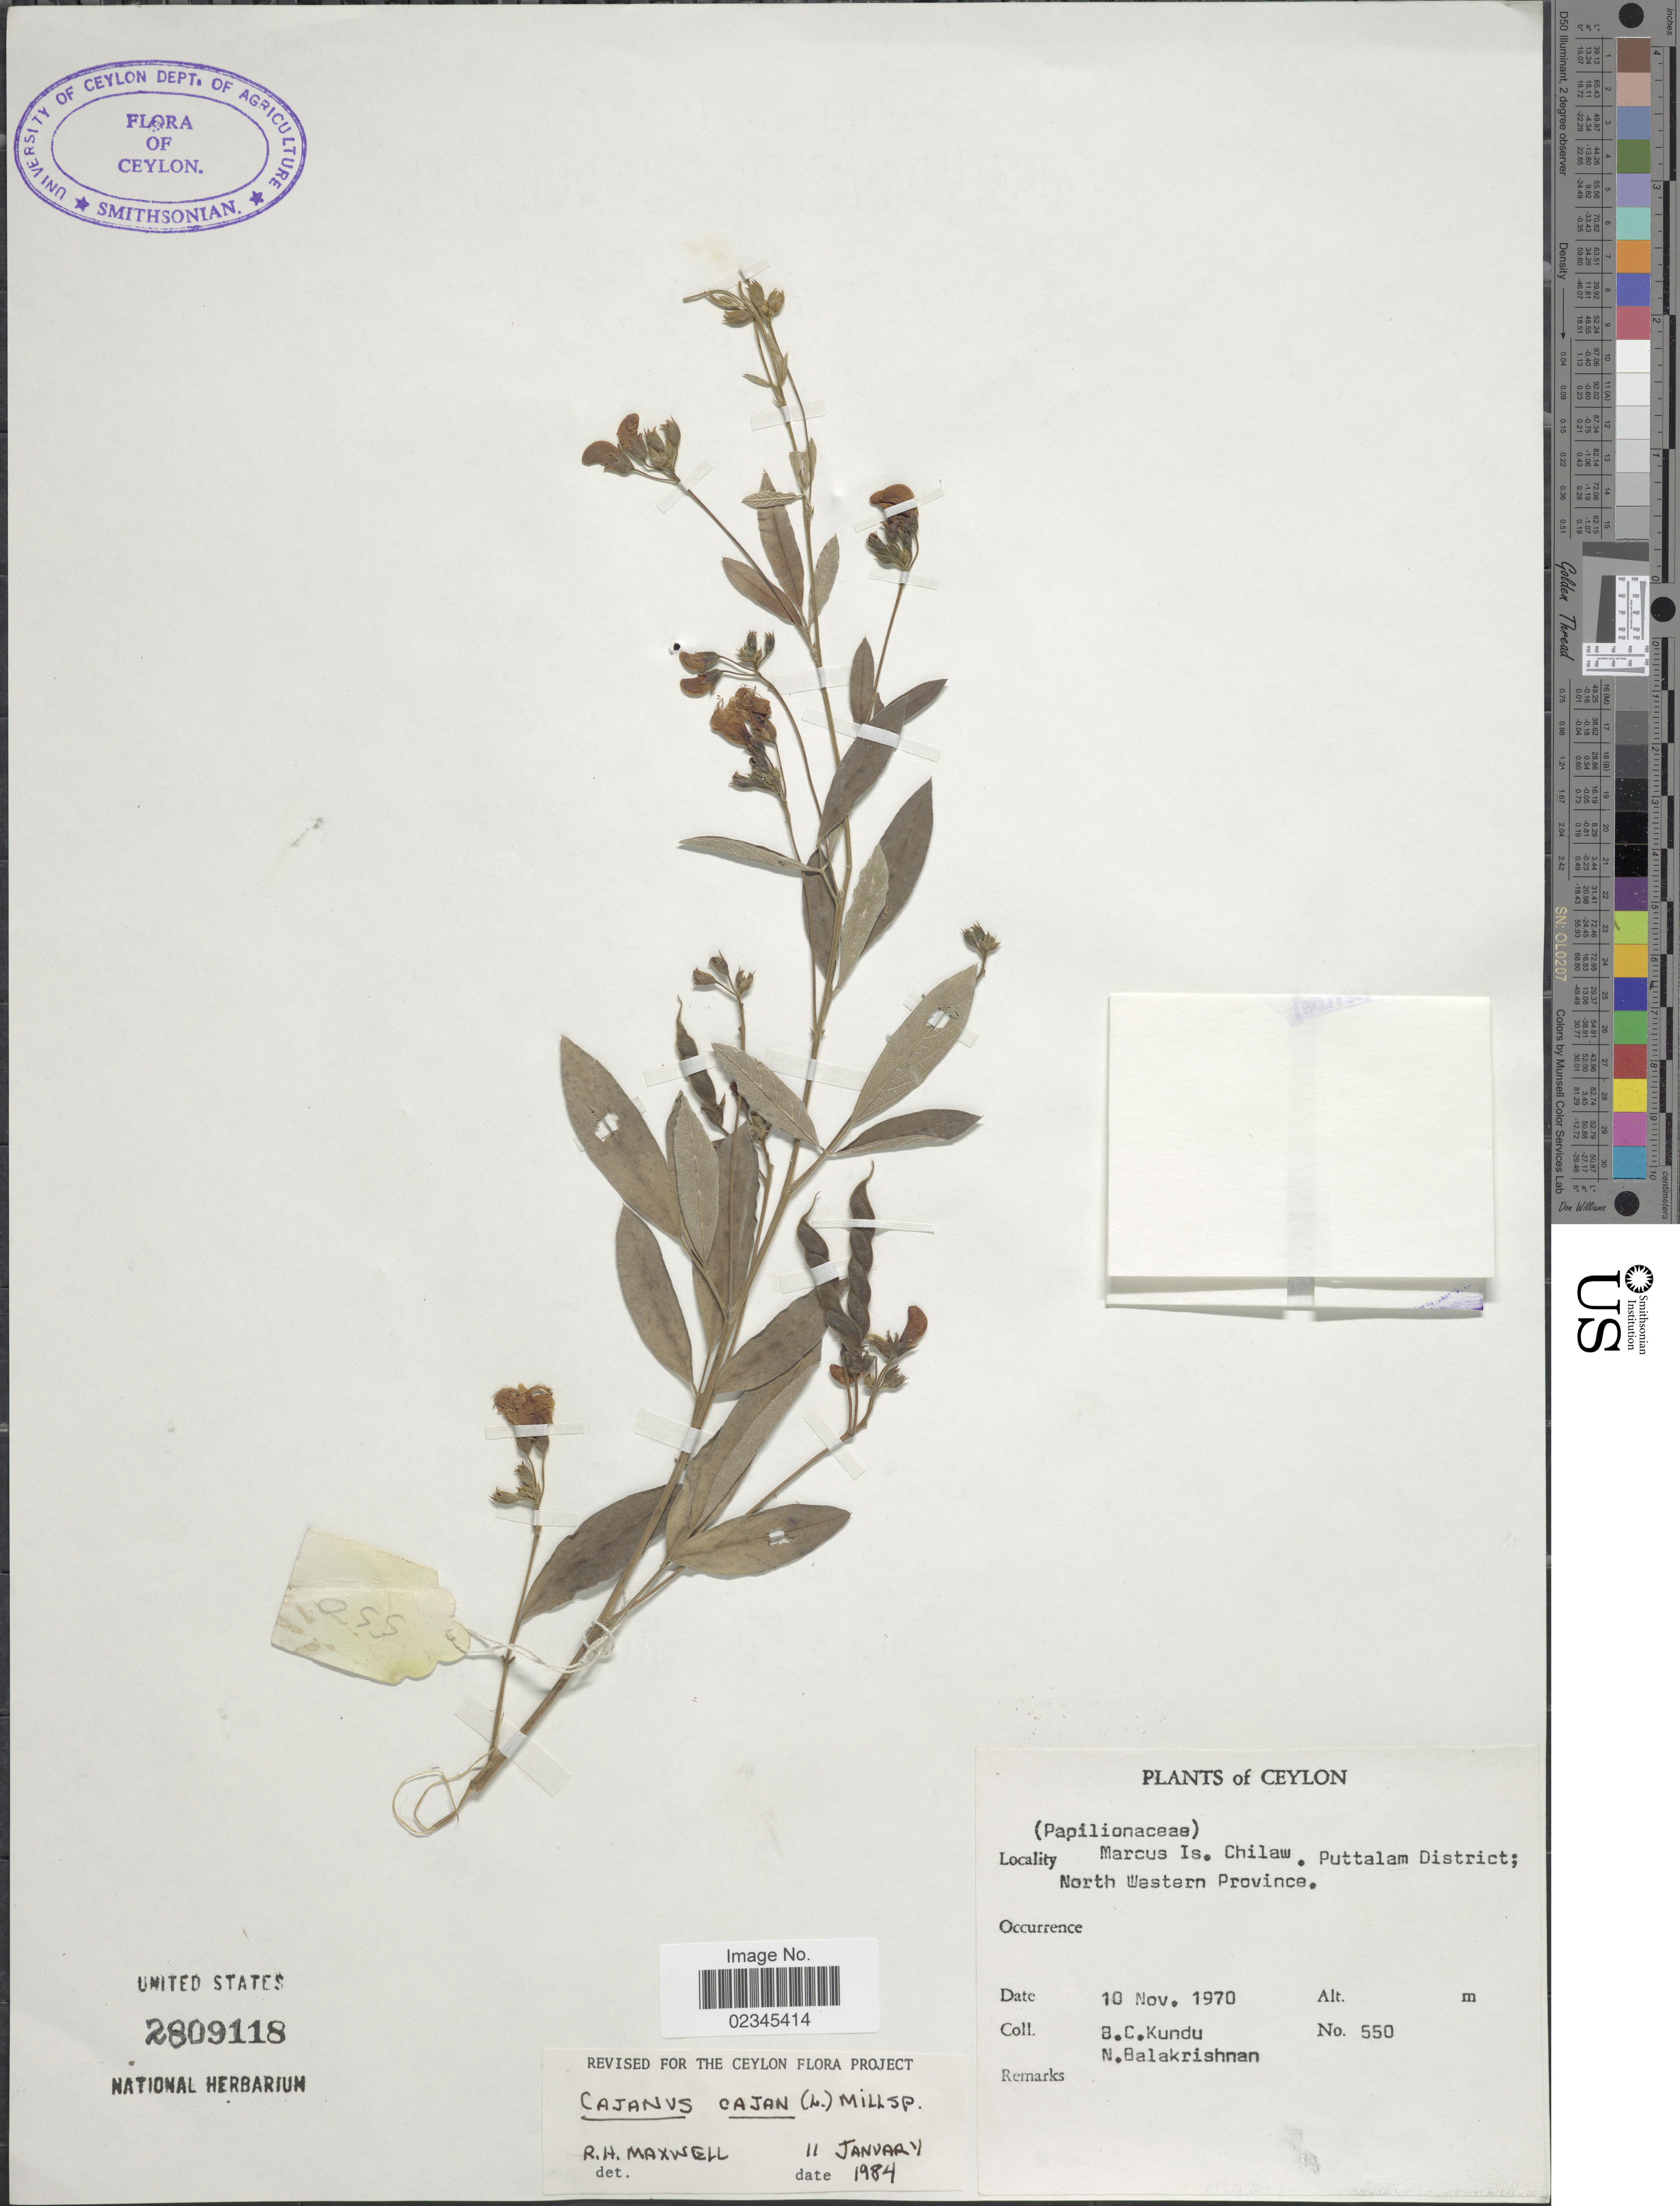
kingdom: Plantae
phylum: Tracheophyta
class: Magnoliopsida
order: Fabales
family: Fabaceae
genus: Cajanus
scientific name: Cajanus cajan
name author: (L.) Huth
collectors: B. C. Kundu & N. Balakrishnan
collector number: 550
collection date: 1970-11-10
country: Sri Lanka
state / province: North Western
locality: Ceylon. Marcus Is. Chilaw. Puttalam District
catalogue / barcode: US 2809118